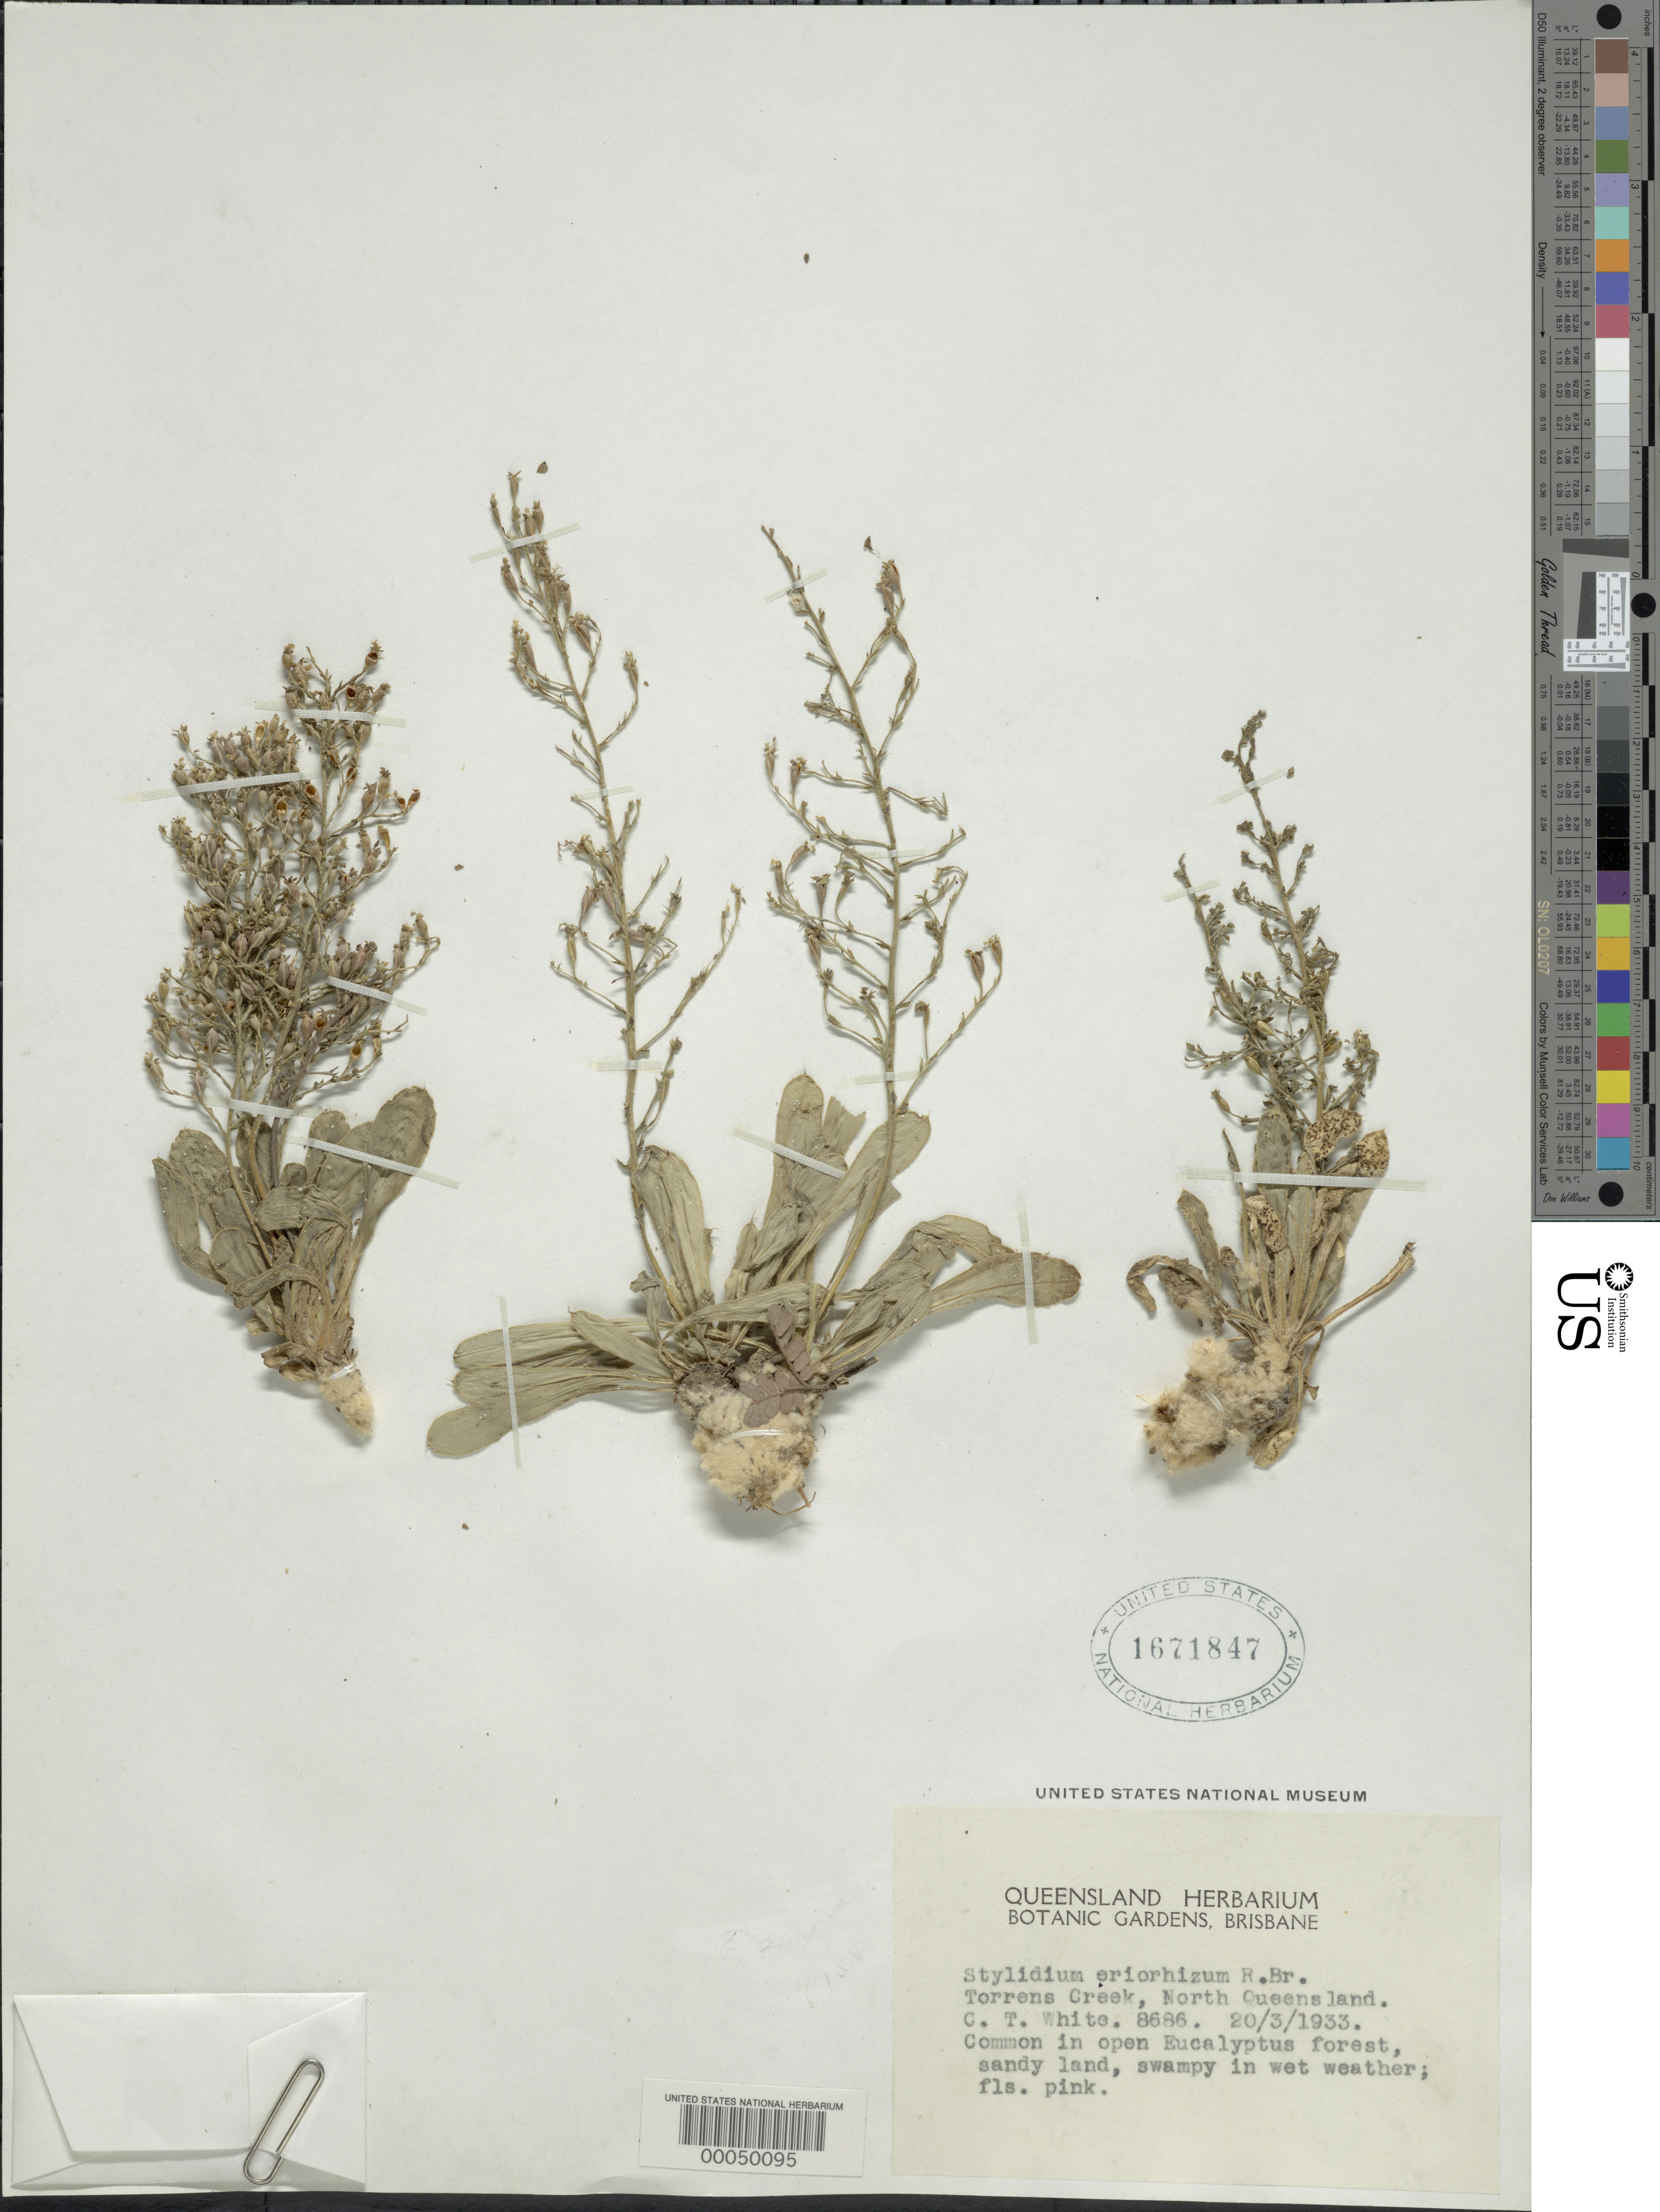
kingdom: Plantae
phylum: Tracheophyta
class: Magnoliopsida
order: Asterales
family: Stylidiaceae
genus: Stylidium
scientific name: Stylidium eriorhizum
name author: R. Br.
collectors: C. T. White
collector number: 8686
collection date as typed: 20 Mar 1933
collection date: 1933-03-20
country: Australia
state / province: Queensland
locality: Torrens creek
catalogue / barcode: US 1671847